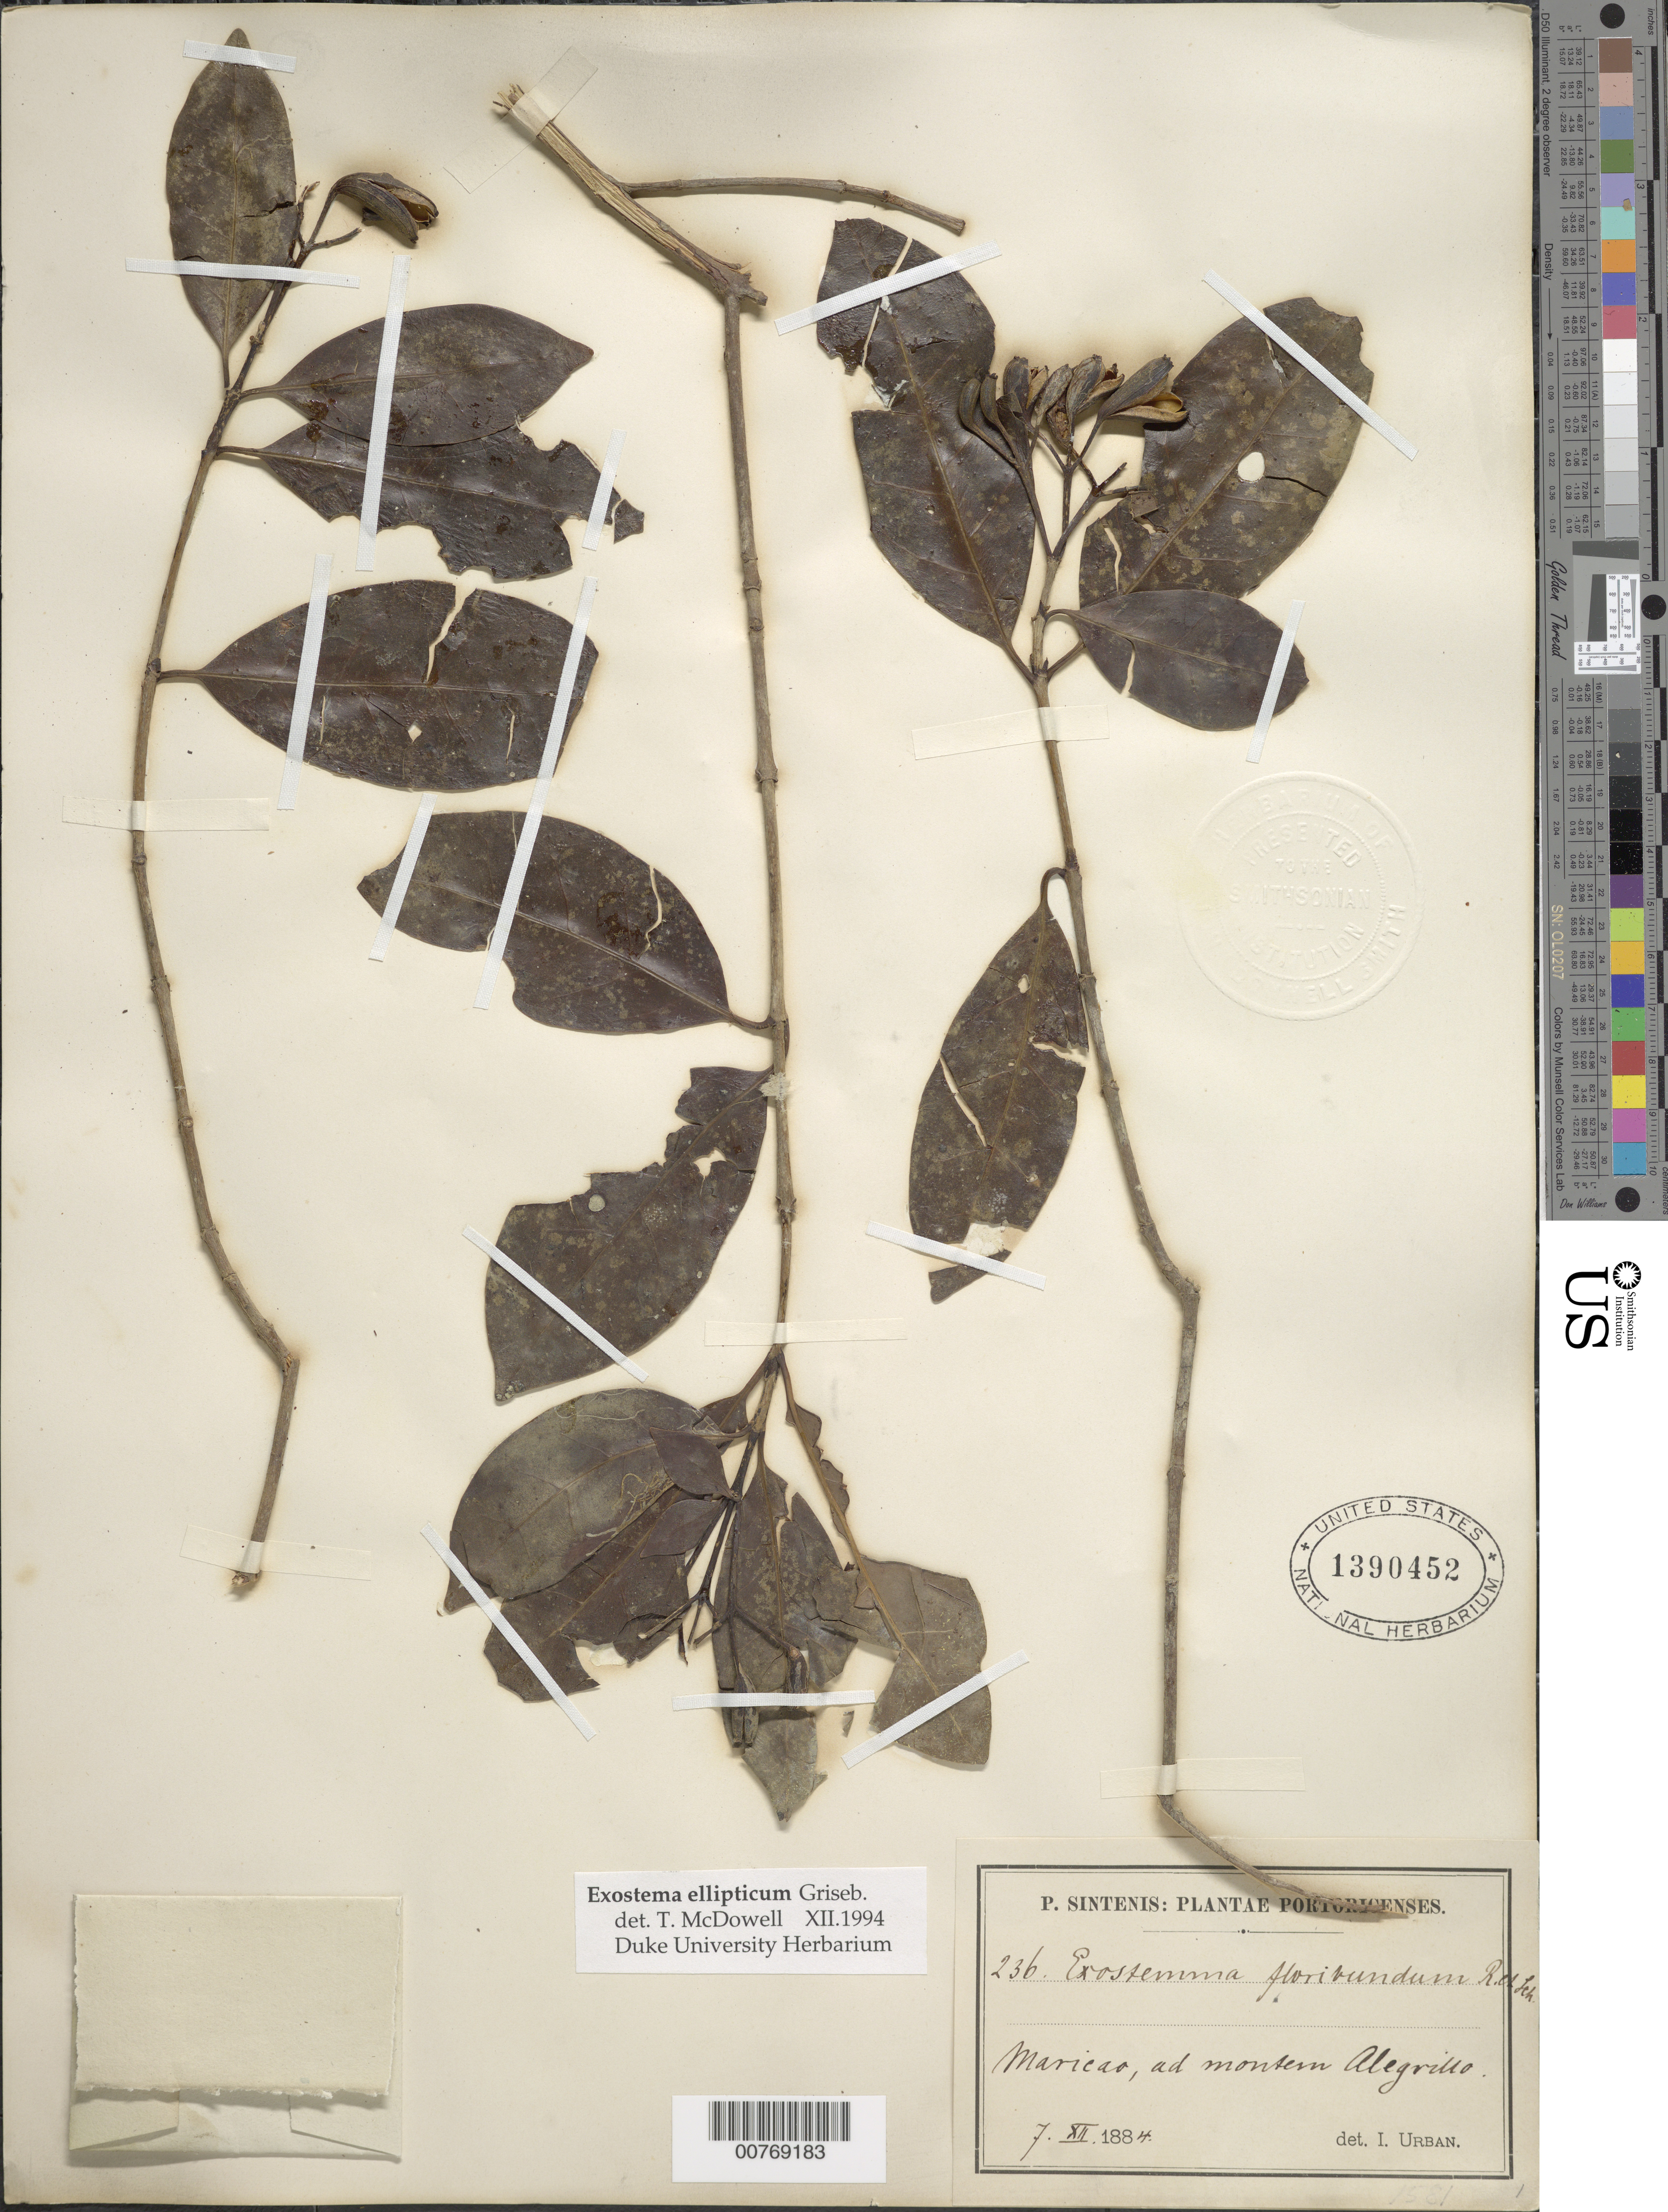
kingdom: Plantae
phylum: Tracheophyta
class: Magnoliopsida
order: Gentianales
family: Rubiaceae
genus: Exostema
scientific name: Exostema ellipticum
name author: Griseb.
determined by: McDowell, T.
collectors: P. Sintenis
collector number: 236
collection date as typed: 07 Dec 1884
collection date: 1884-12-07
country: Puerto Rico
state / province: Maricao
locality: Maricao, ad montem Alegrillo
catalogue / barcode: US 1390452